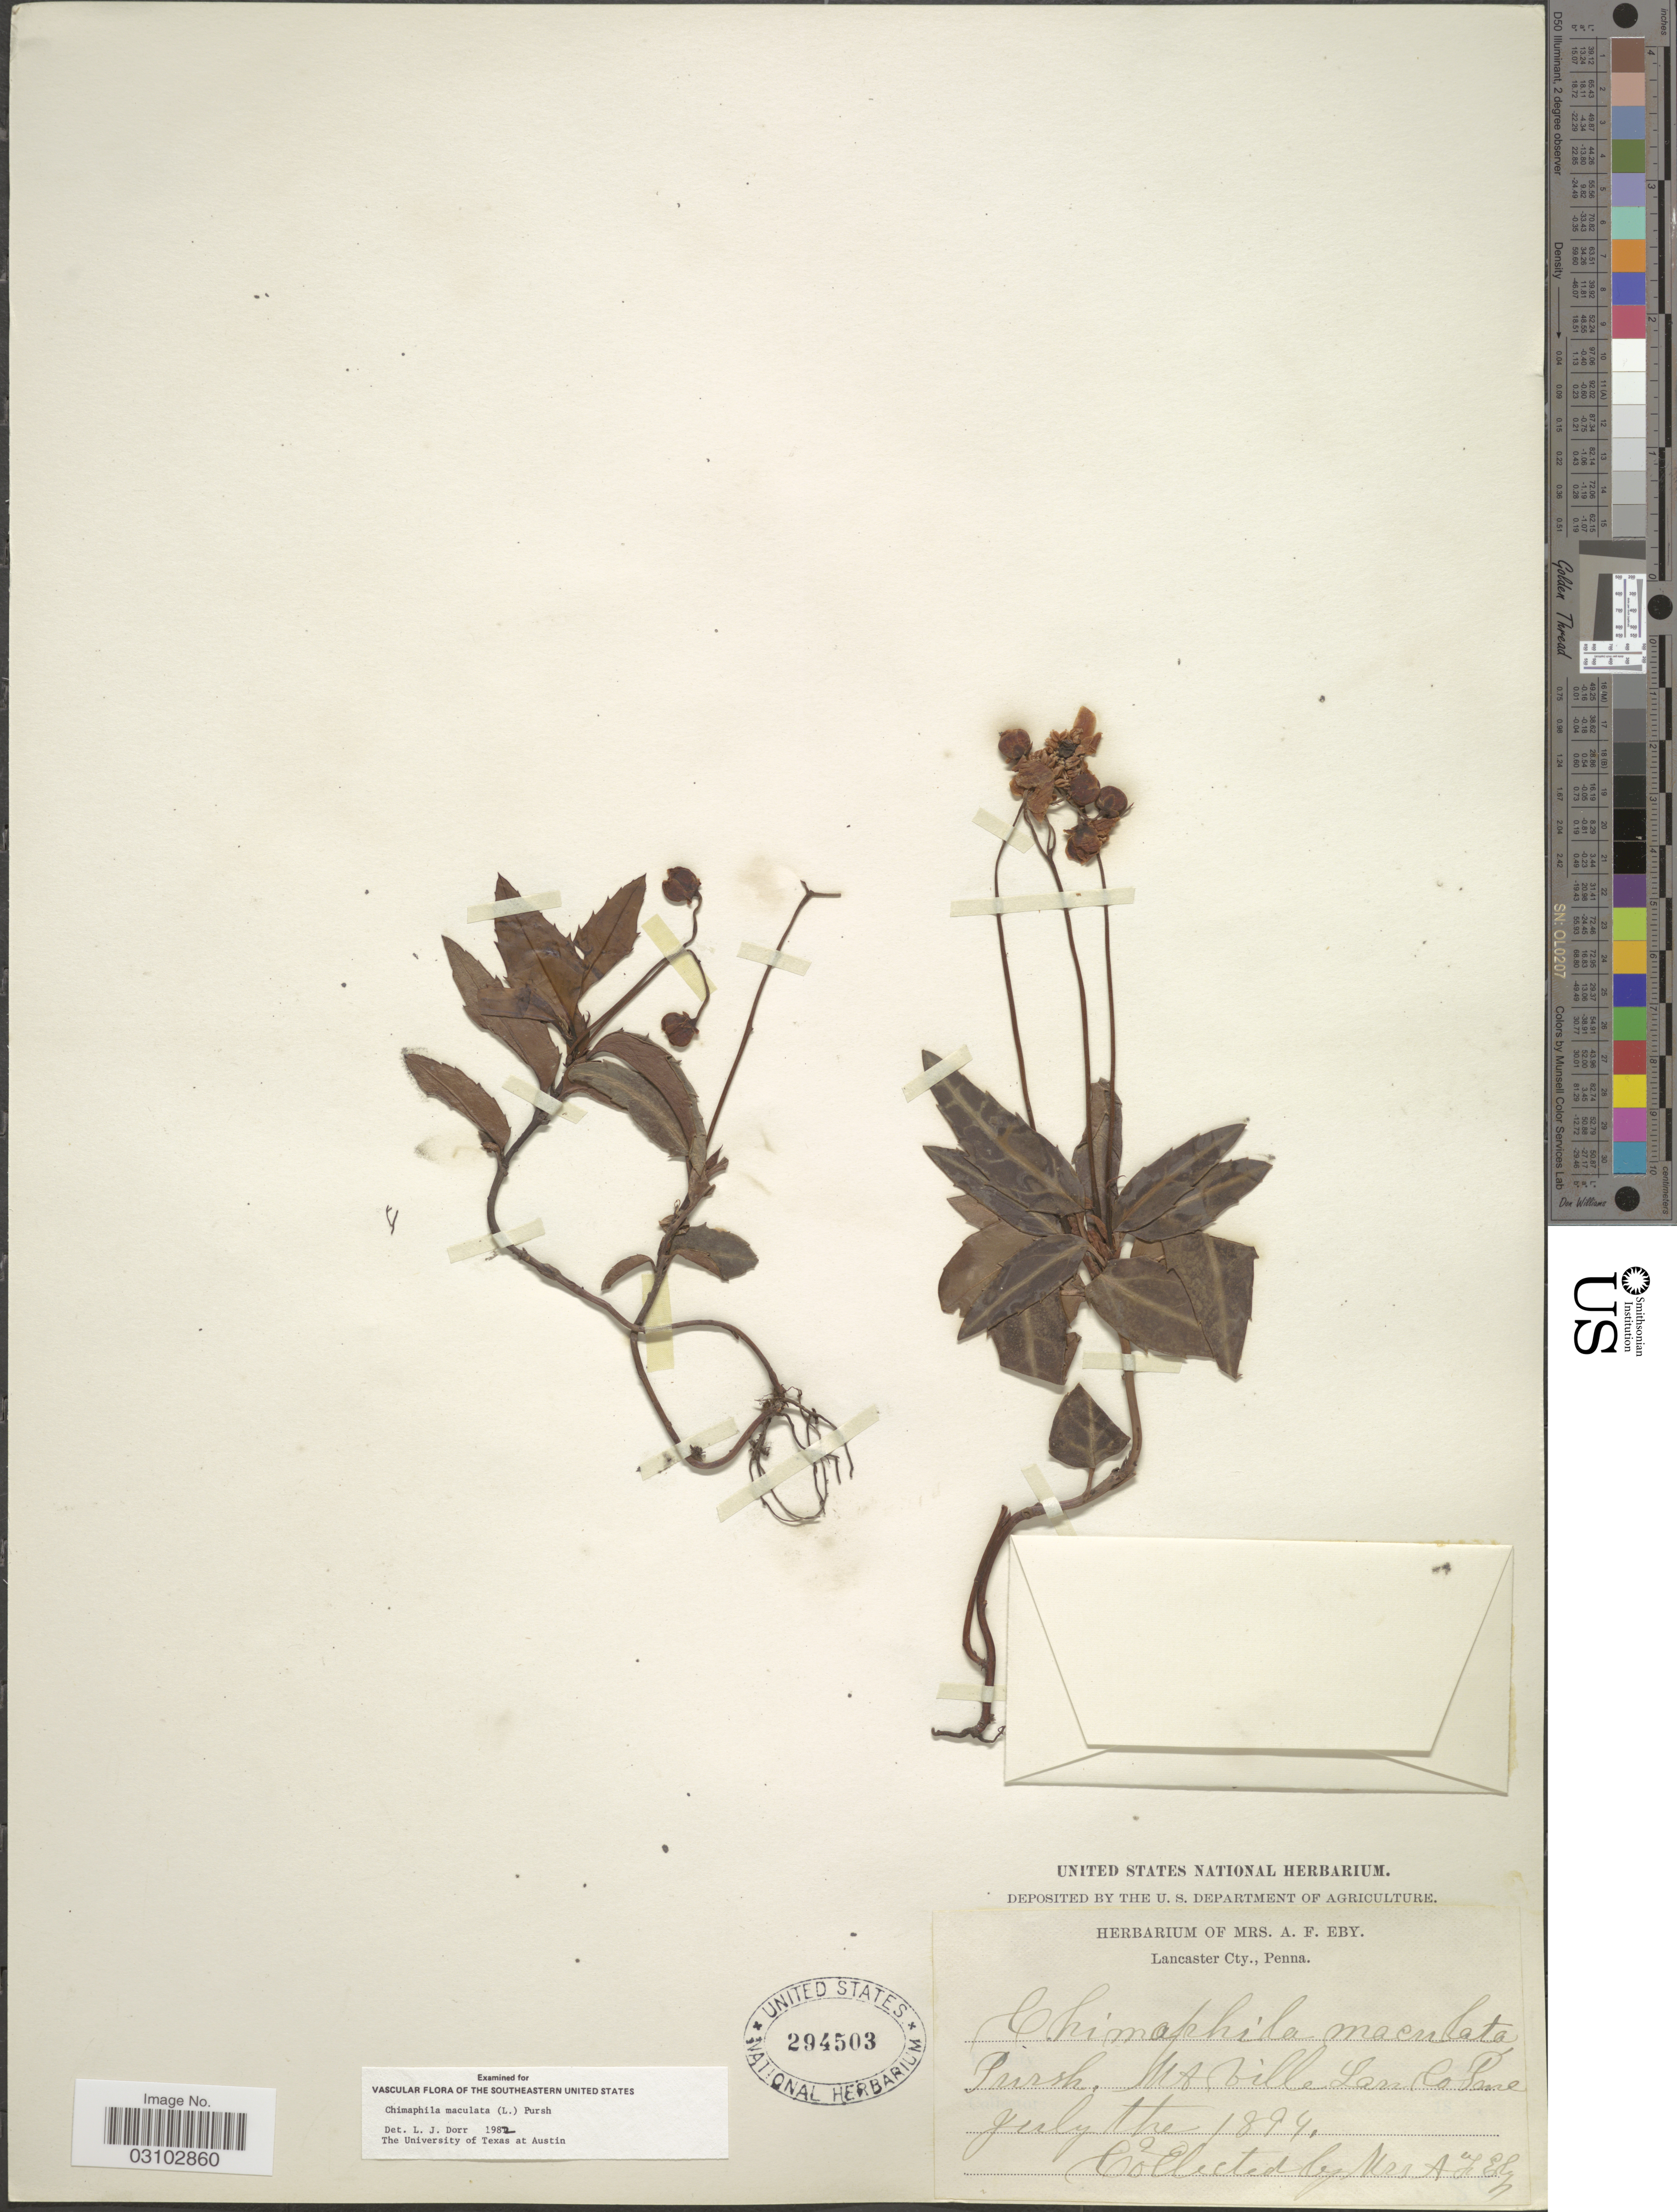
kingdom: Plantae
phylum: Tracheophyta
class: Magnoliopsida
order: Ericales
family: Ericaceae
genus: Chimaphila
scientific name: Chimaphila maculata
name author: (L.) Pursh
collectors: Mrs. A. F. Eby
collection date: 1894-07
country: United States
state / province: Pennsylvania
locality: Lancaster Cty. Mt. Ville Lan. Co.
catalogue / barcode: US 294503